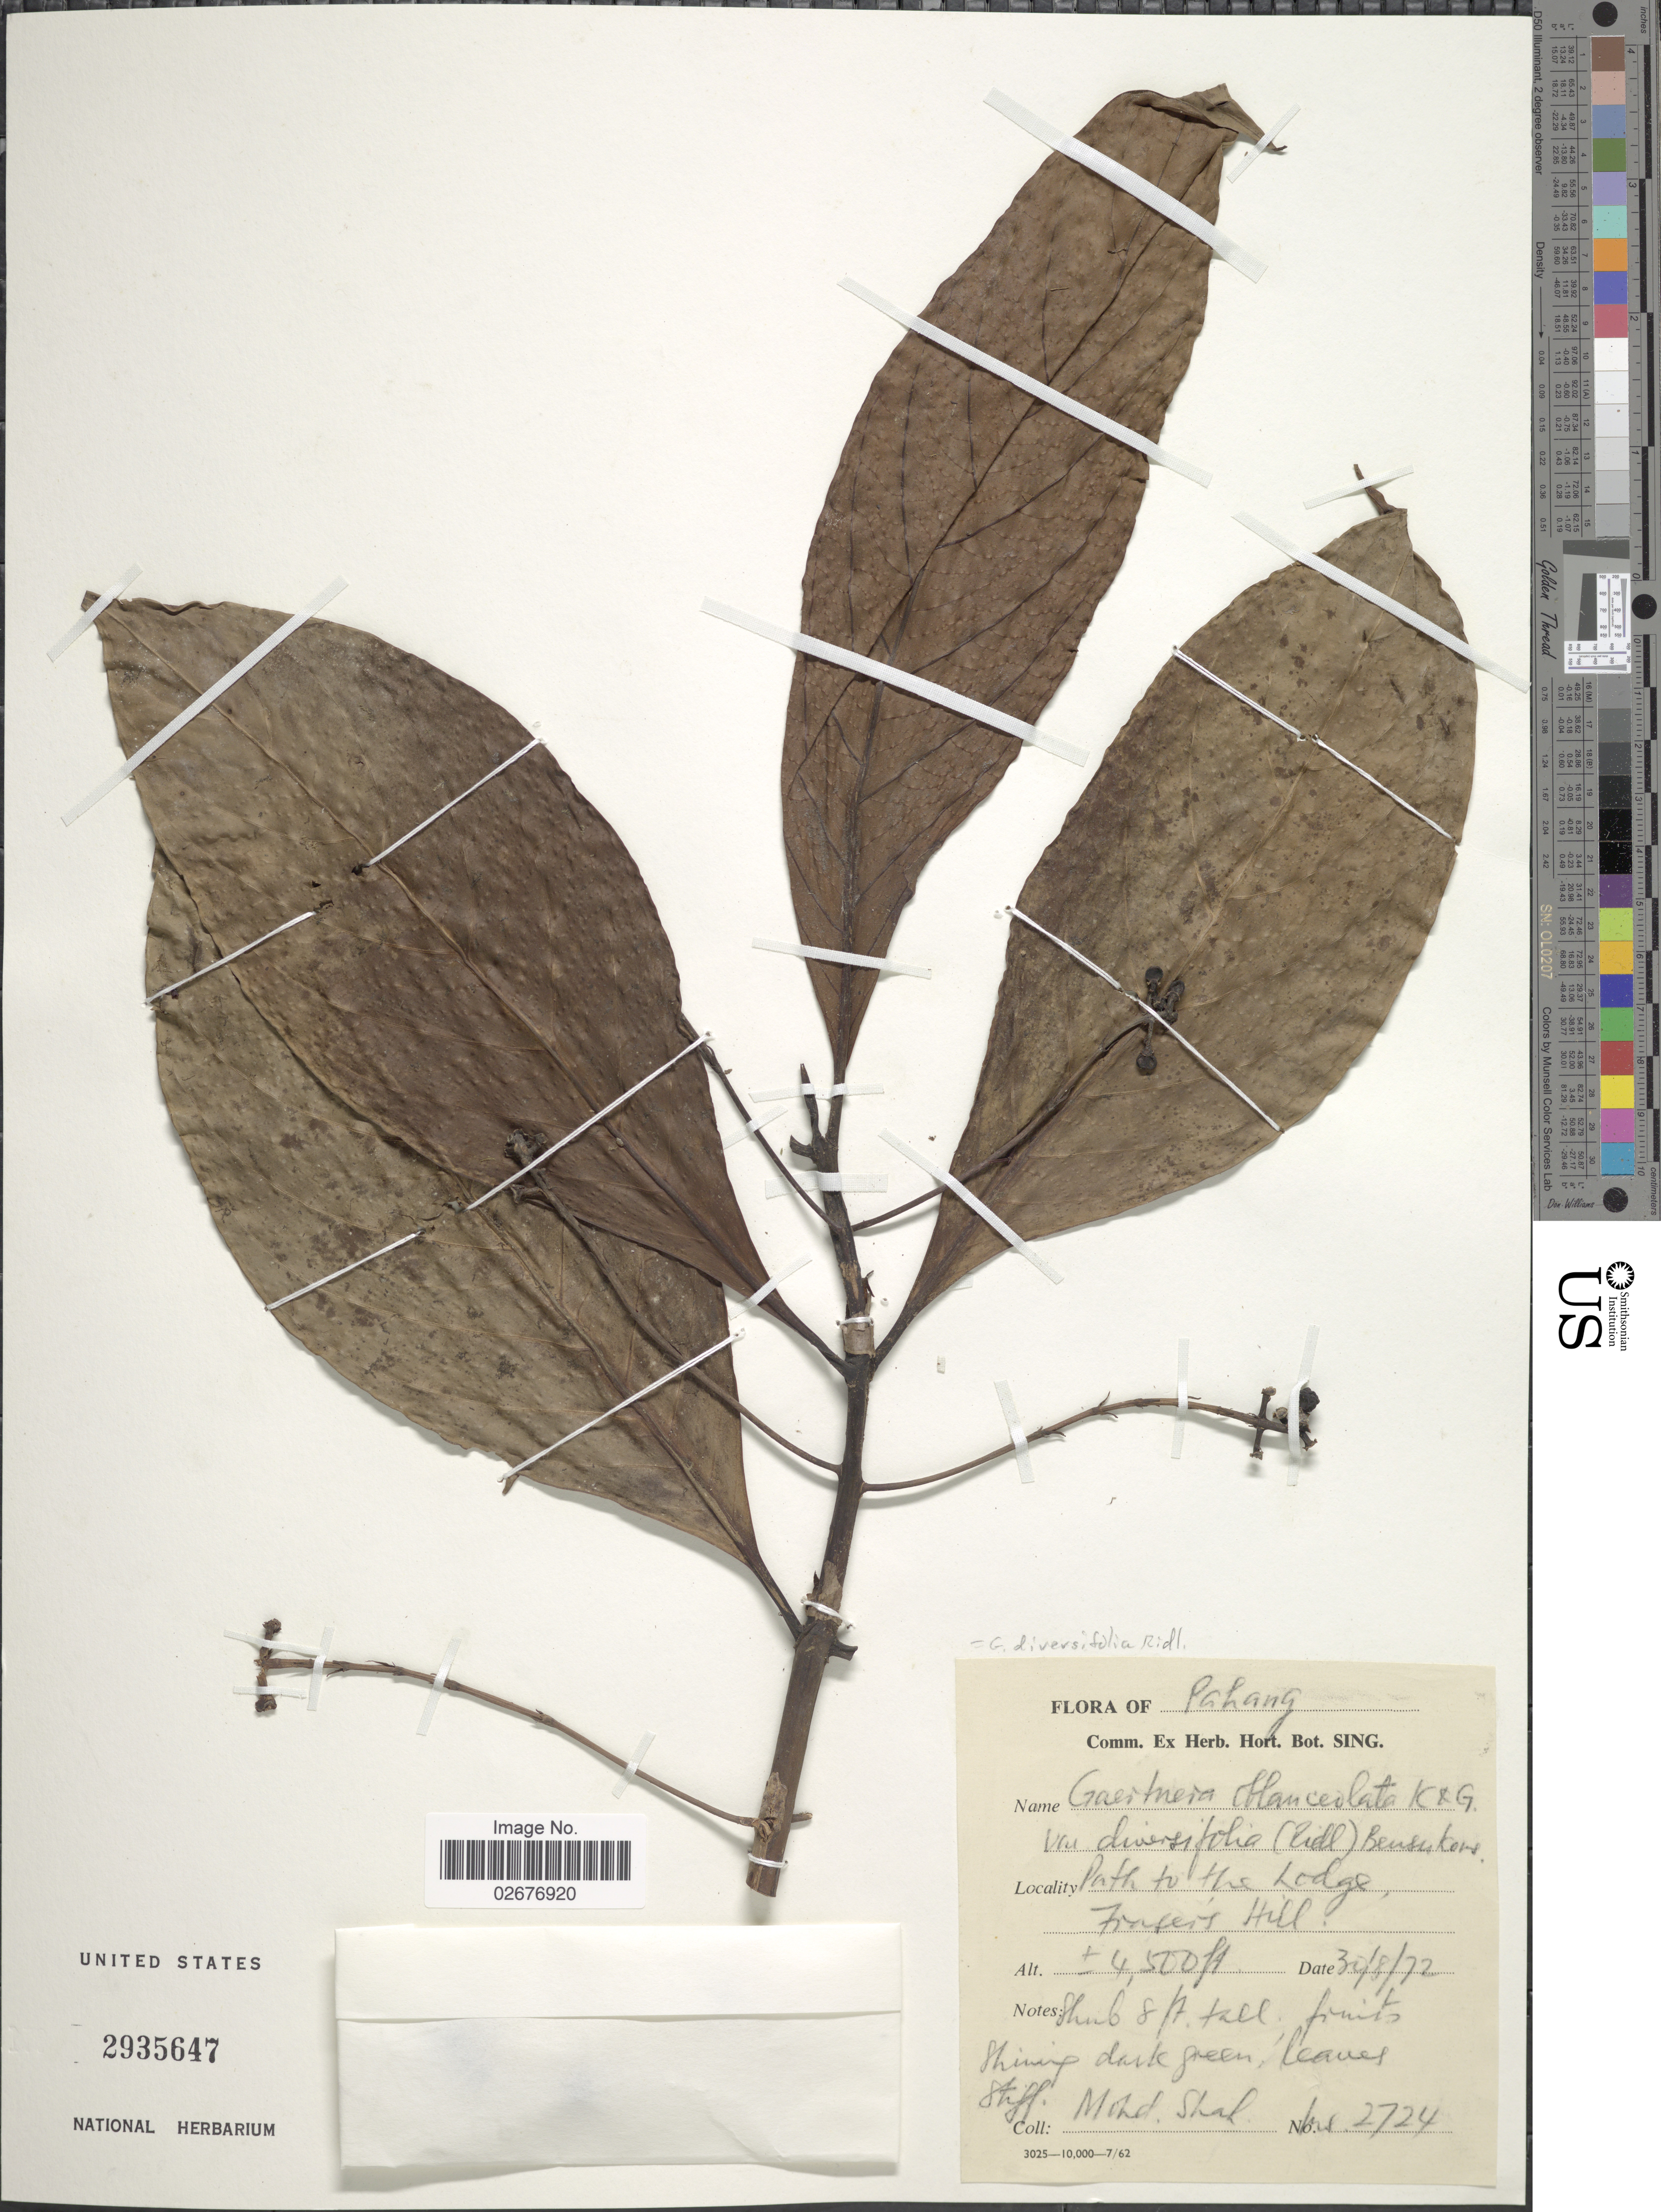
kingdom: Plantae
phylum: Tracheophyta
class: Magnoliopsida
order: Gentianales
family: Rubiaceae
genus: Gaertnera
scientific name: Gaertnera diversifolia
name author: Ridl.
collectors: M. Shah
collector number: MS 2724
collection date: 1972-08-31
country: Malaysia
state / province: Pahang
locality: Path to the Lodge, Fraser's Hill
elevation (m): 1372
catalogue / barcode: US 2935647